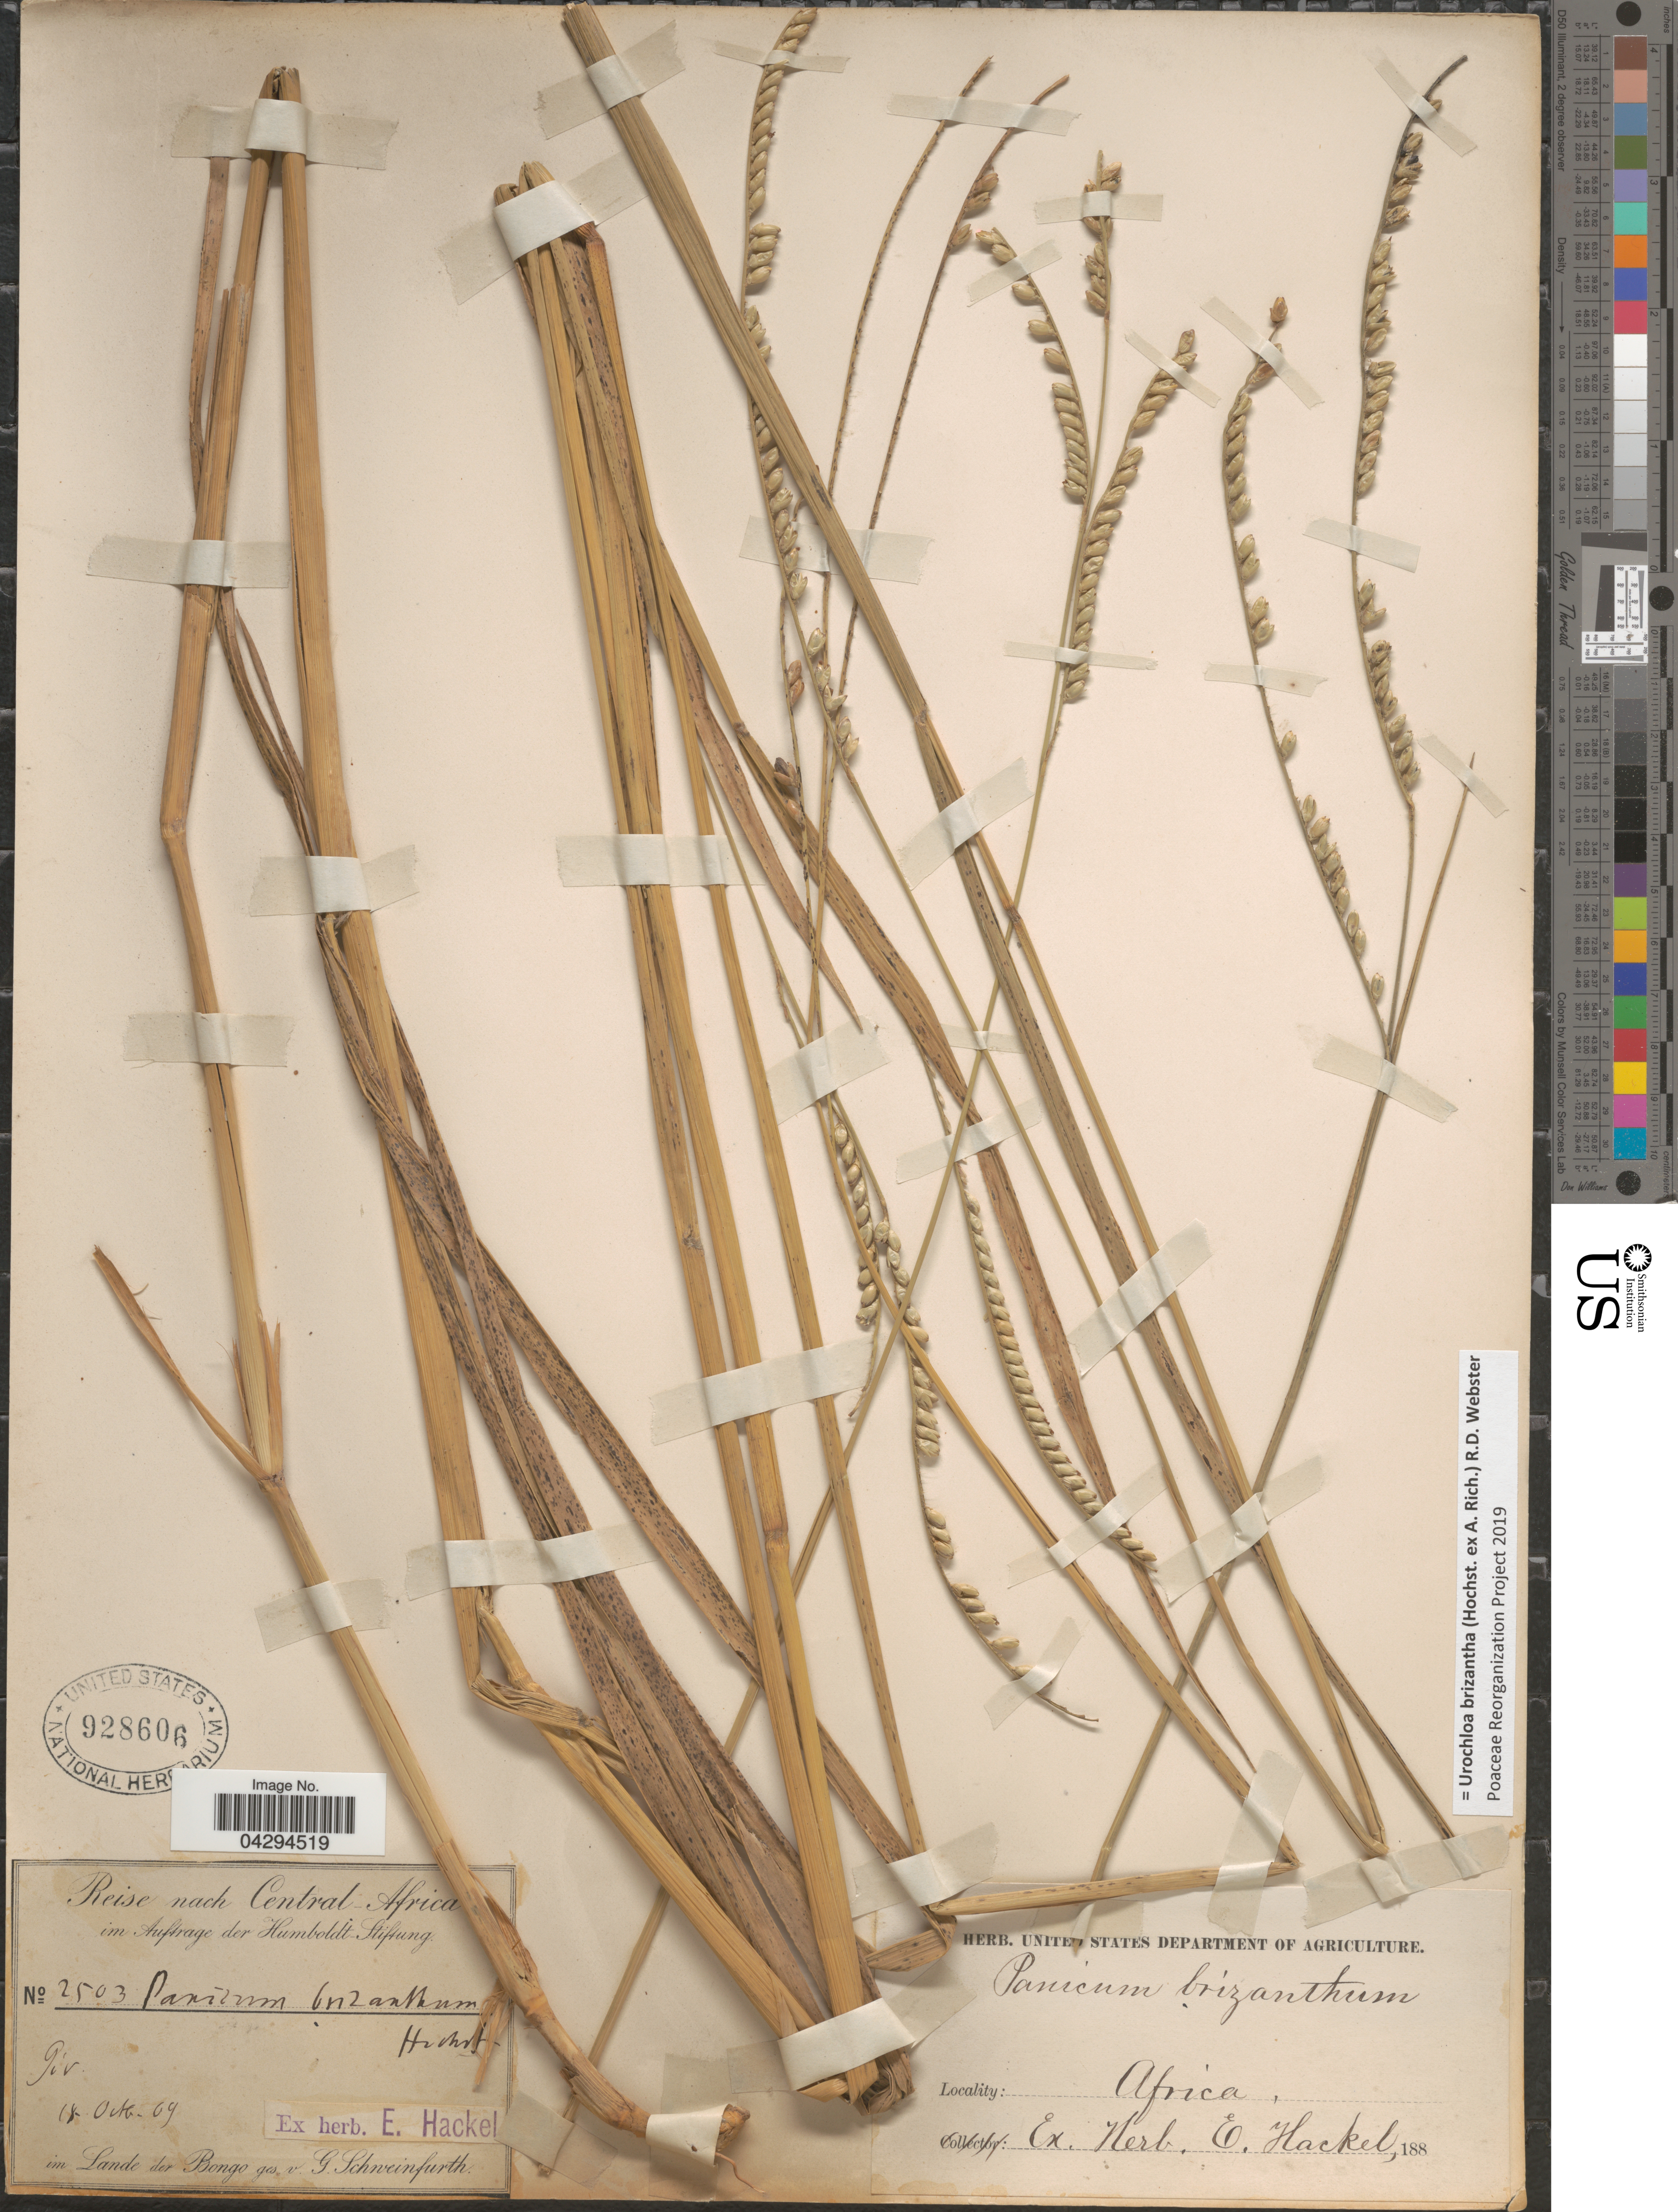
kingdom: Plantae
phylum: Tracheophyta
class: Liliopsida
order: Poales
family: Poaceae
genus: Urochloa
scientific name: Urochloa brizantha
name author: (Hochst. ex A. Rich.) R.D. Webster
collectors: G. A. Schweinfurth (herbarium)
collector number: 2503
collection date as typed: Transcribed d/m/y: 18/10/69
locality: Reise nach Central Africa im Auftrage der Humboldt Stiftung. Im Lande der Bongo.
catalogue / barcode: US 928606